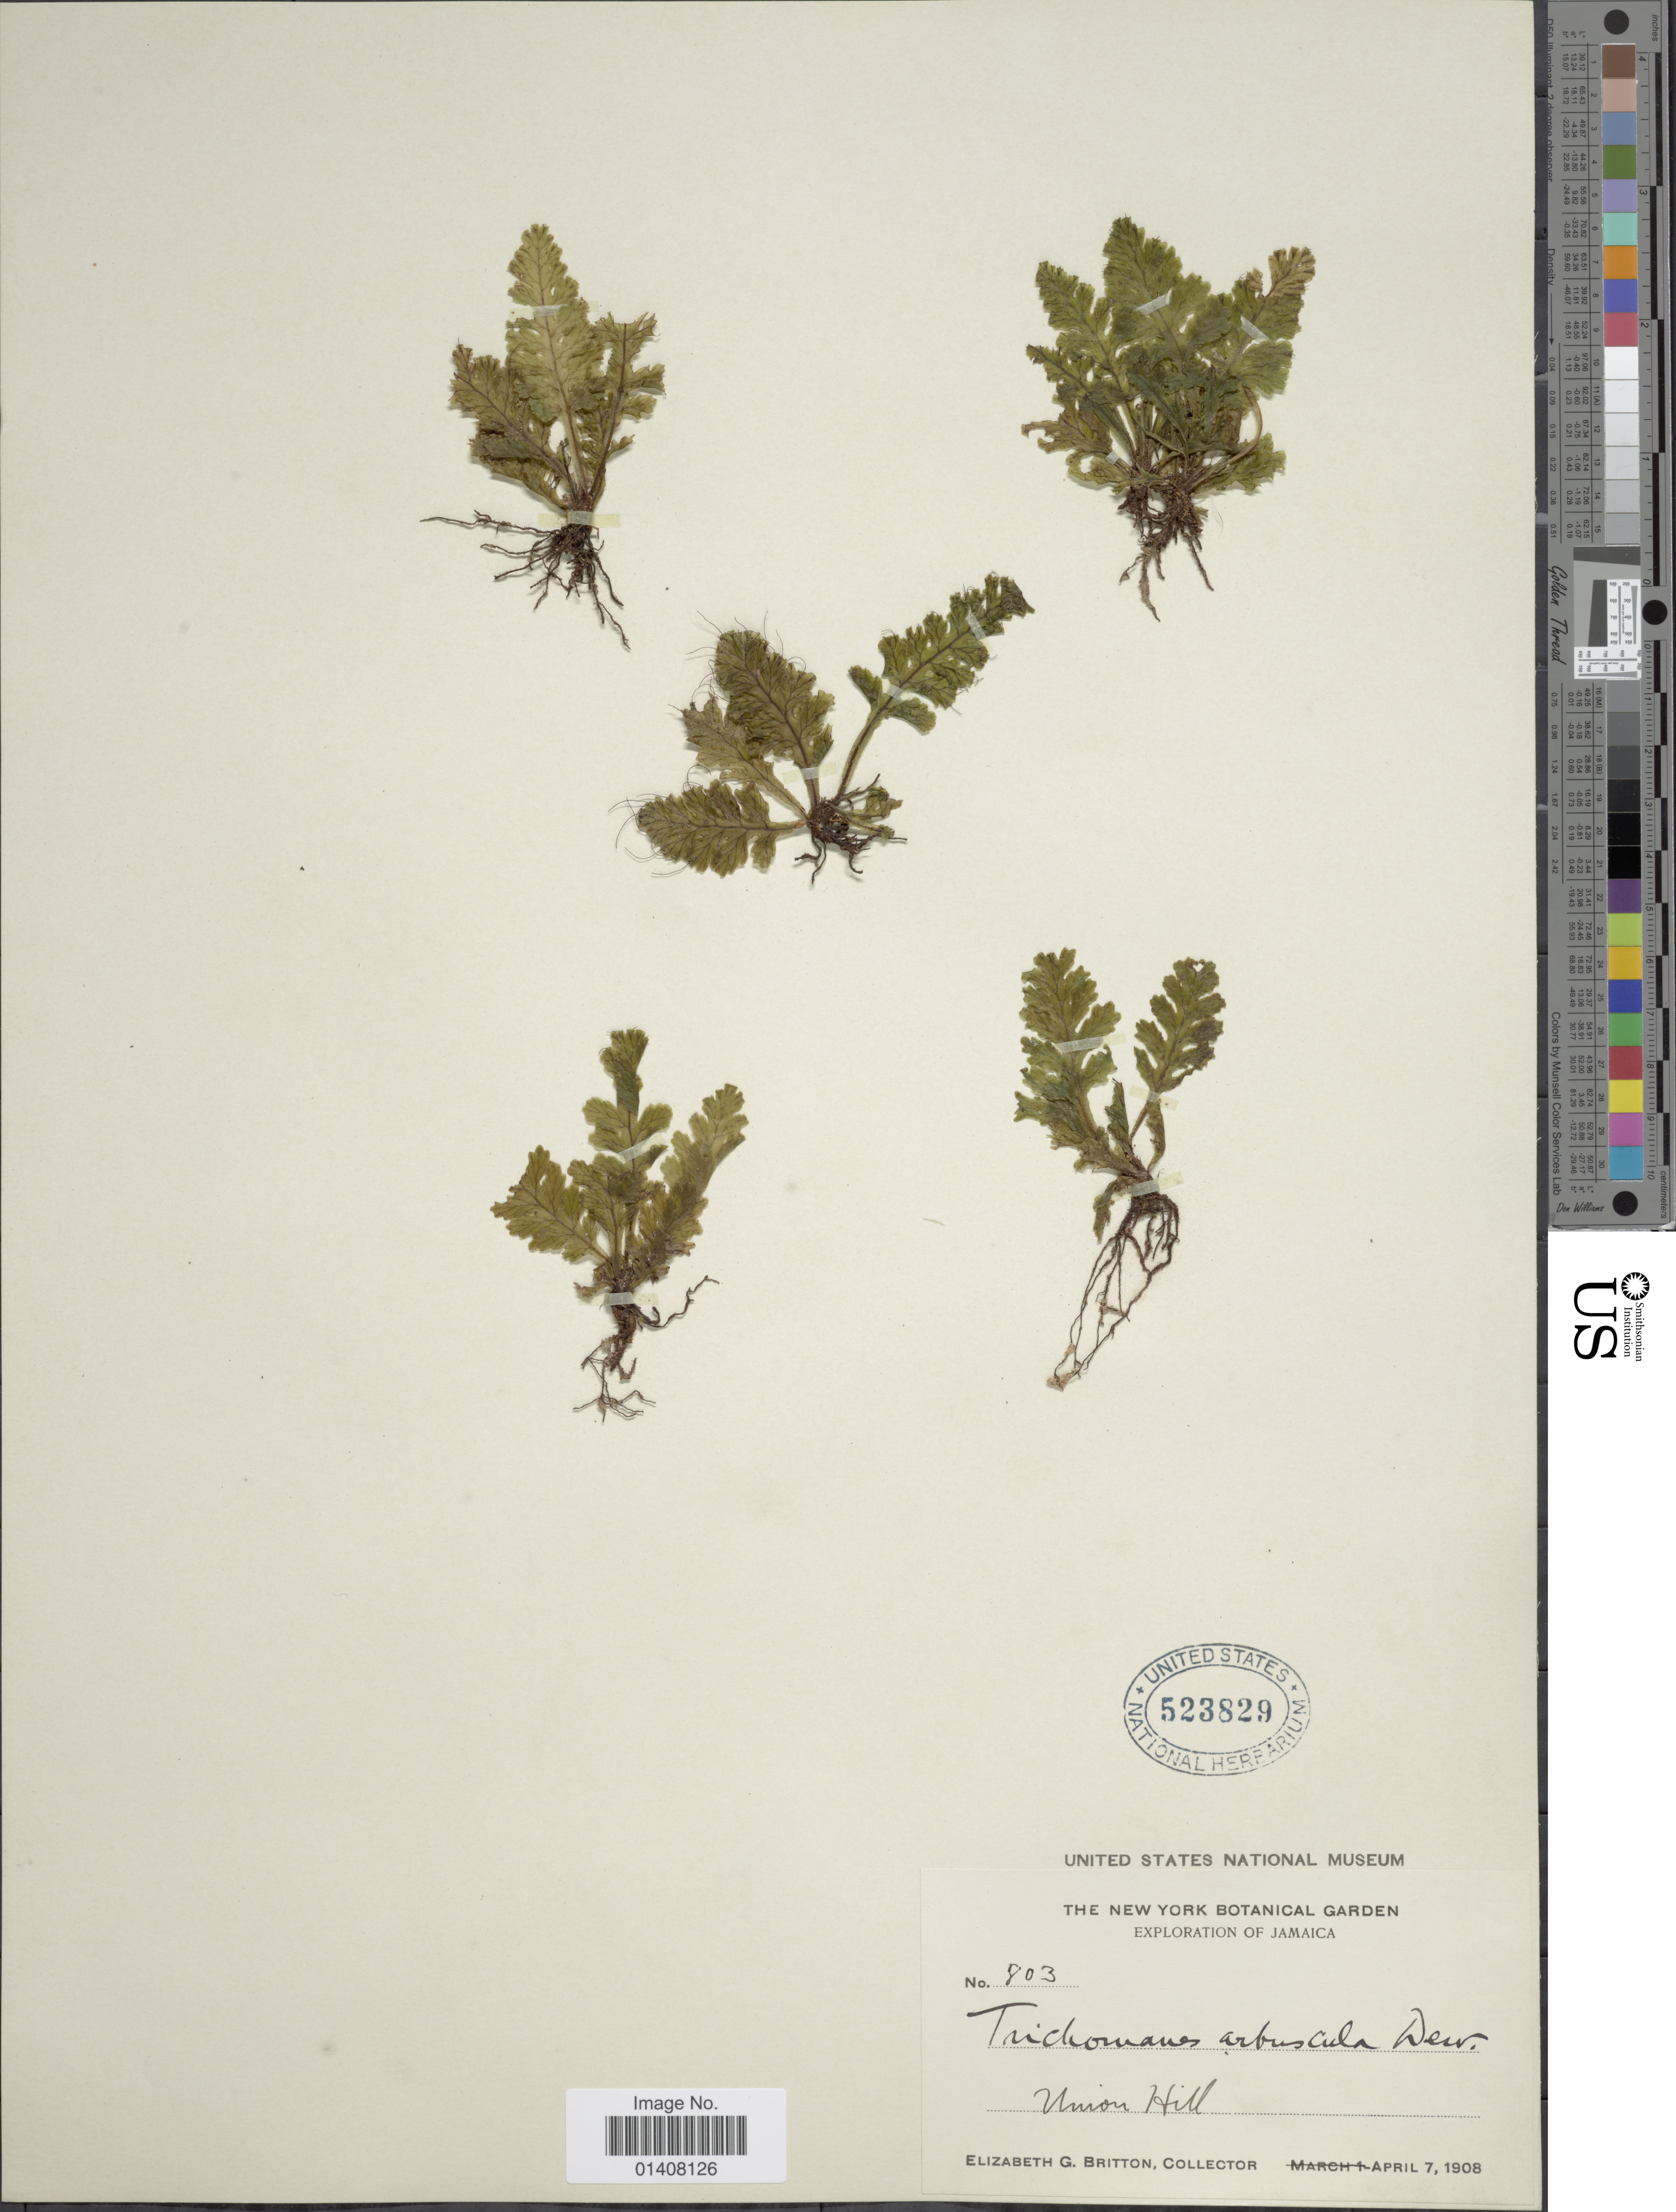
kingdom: Plantae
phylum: Tracheophyta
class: Polypodiopsida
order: Hymenophyllales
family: Hymenophyllaceae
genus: Trichomanes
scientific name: Trichomanes holopterum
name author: Kunze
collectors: E. G. Britton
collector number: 803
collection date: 1908-04-07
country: Jamaica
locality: Union Hill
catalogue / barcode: US 523829